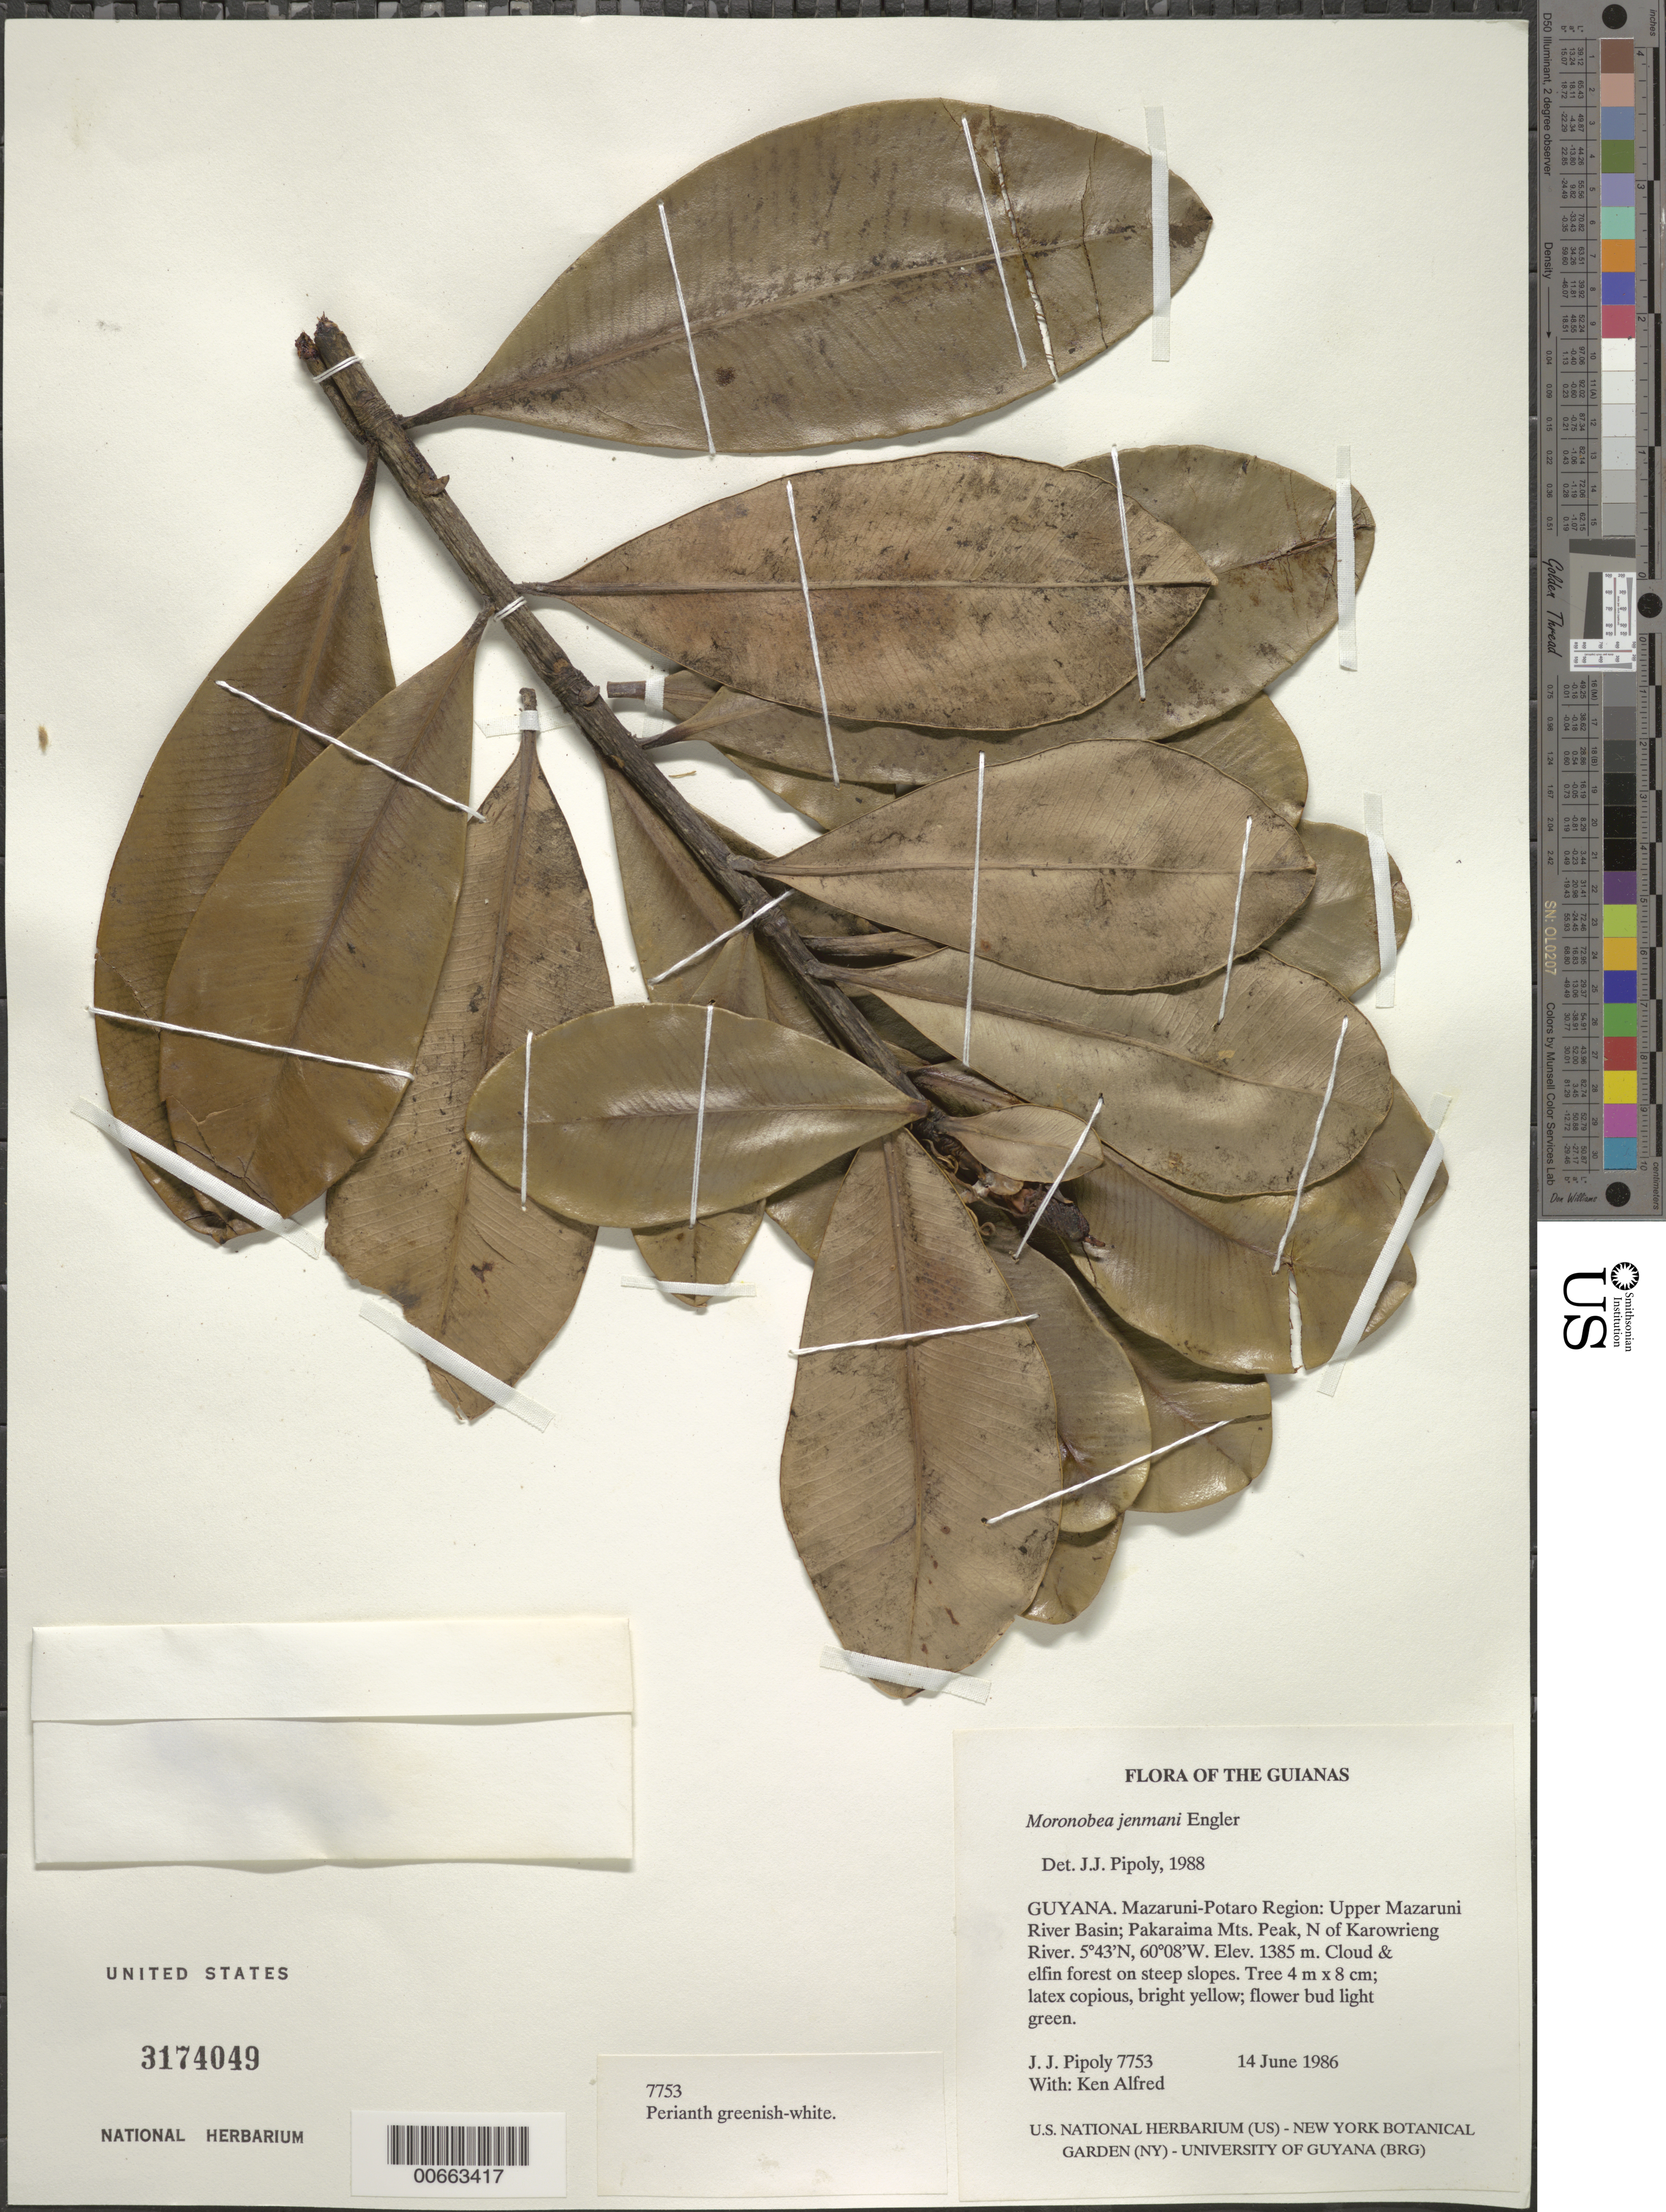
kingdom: Plantae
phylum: Tracheophyta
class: Magnoliopsida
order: Malpighiales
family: Clusiaceae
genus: Moronobea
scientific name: Moronobea jenmanii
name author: Engl.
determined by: Pipoly, J. J., III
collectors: J. J. Pipoly & K. Alfred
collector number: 7753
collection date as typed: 14 June 1986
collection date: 1986-06-14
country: Guyana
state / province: Cuyuni-Mazaruni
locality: Upper Mazaruni River Basin; Pakaraima Mts. Peak, N of Karowrieng River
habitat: Cloud & elfin forest on steep slopes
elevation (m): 1385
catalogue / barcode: US 3174049